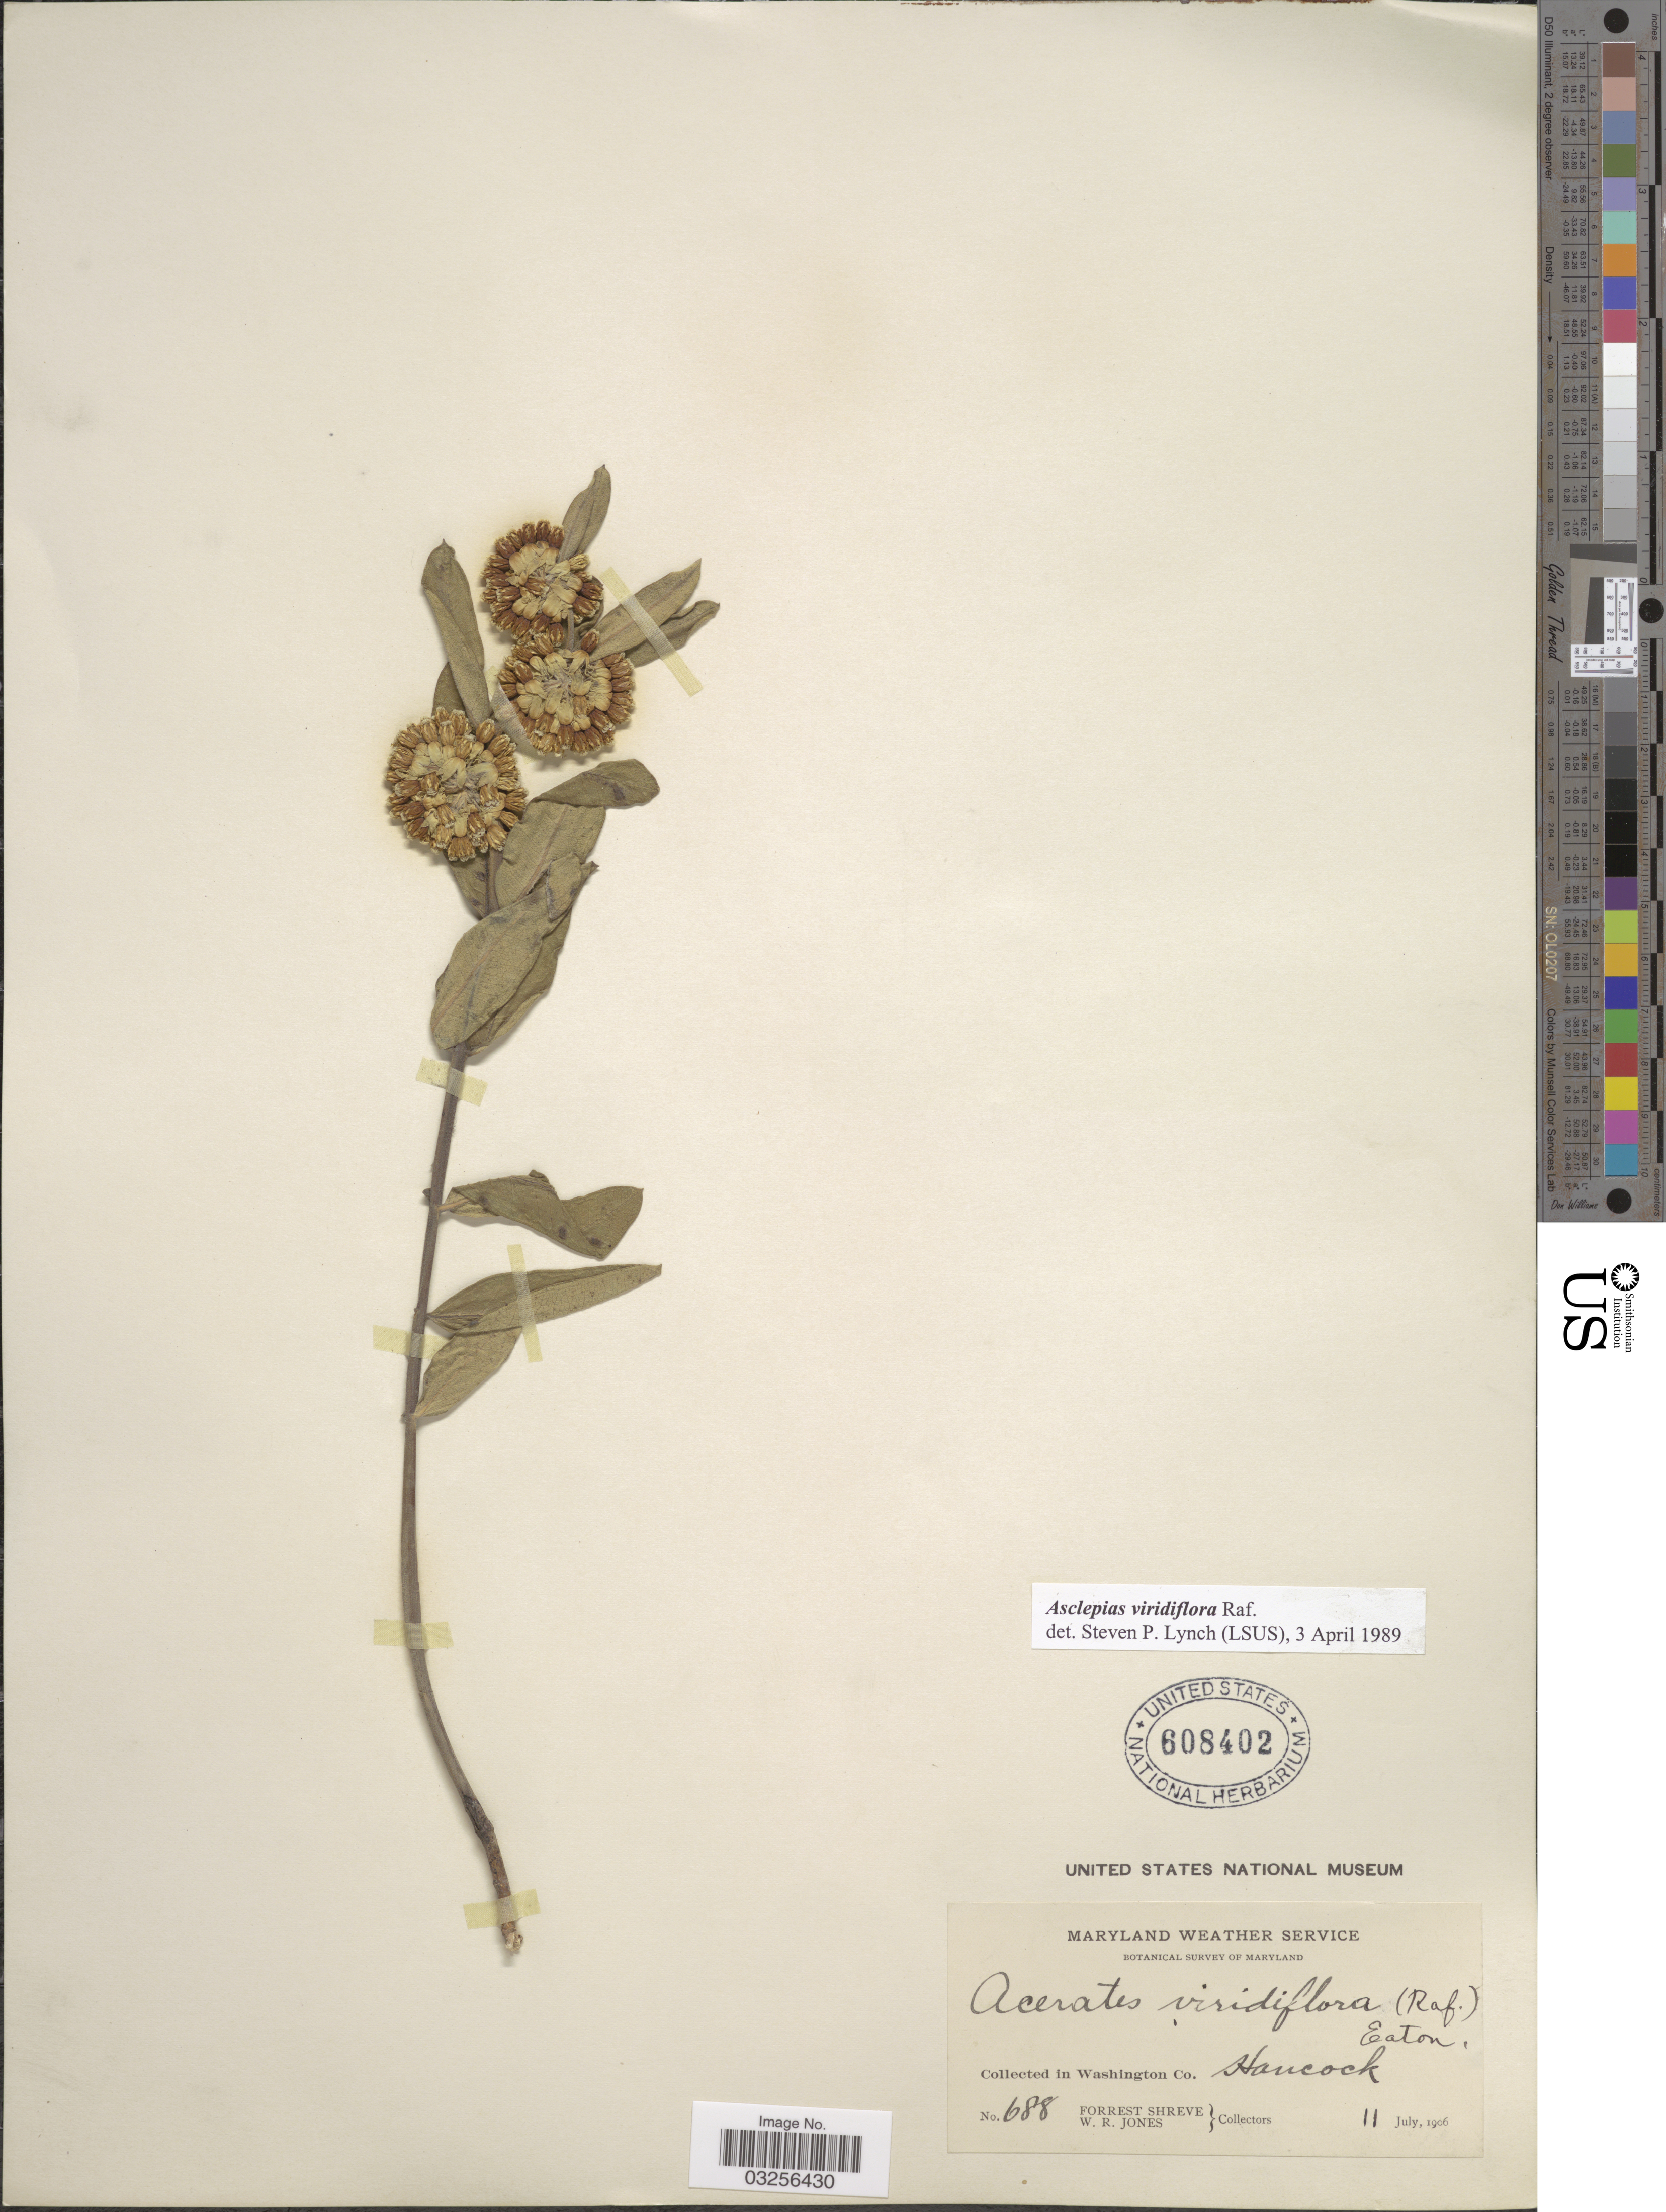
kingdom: Plantae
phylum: Tracheophyta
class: Magnoliopsida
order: Gentianales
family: Apocynaceae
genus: Asclepias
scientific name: Asclepias viridiflora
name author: Raf.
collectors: F. Shreve & W. R. Jones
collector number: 688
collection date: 1906-07-11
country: United States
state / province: Maryland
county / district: Washington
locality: Washington Co. Hancock.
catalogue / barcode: US 608402